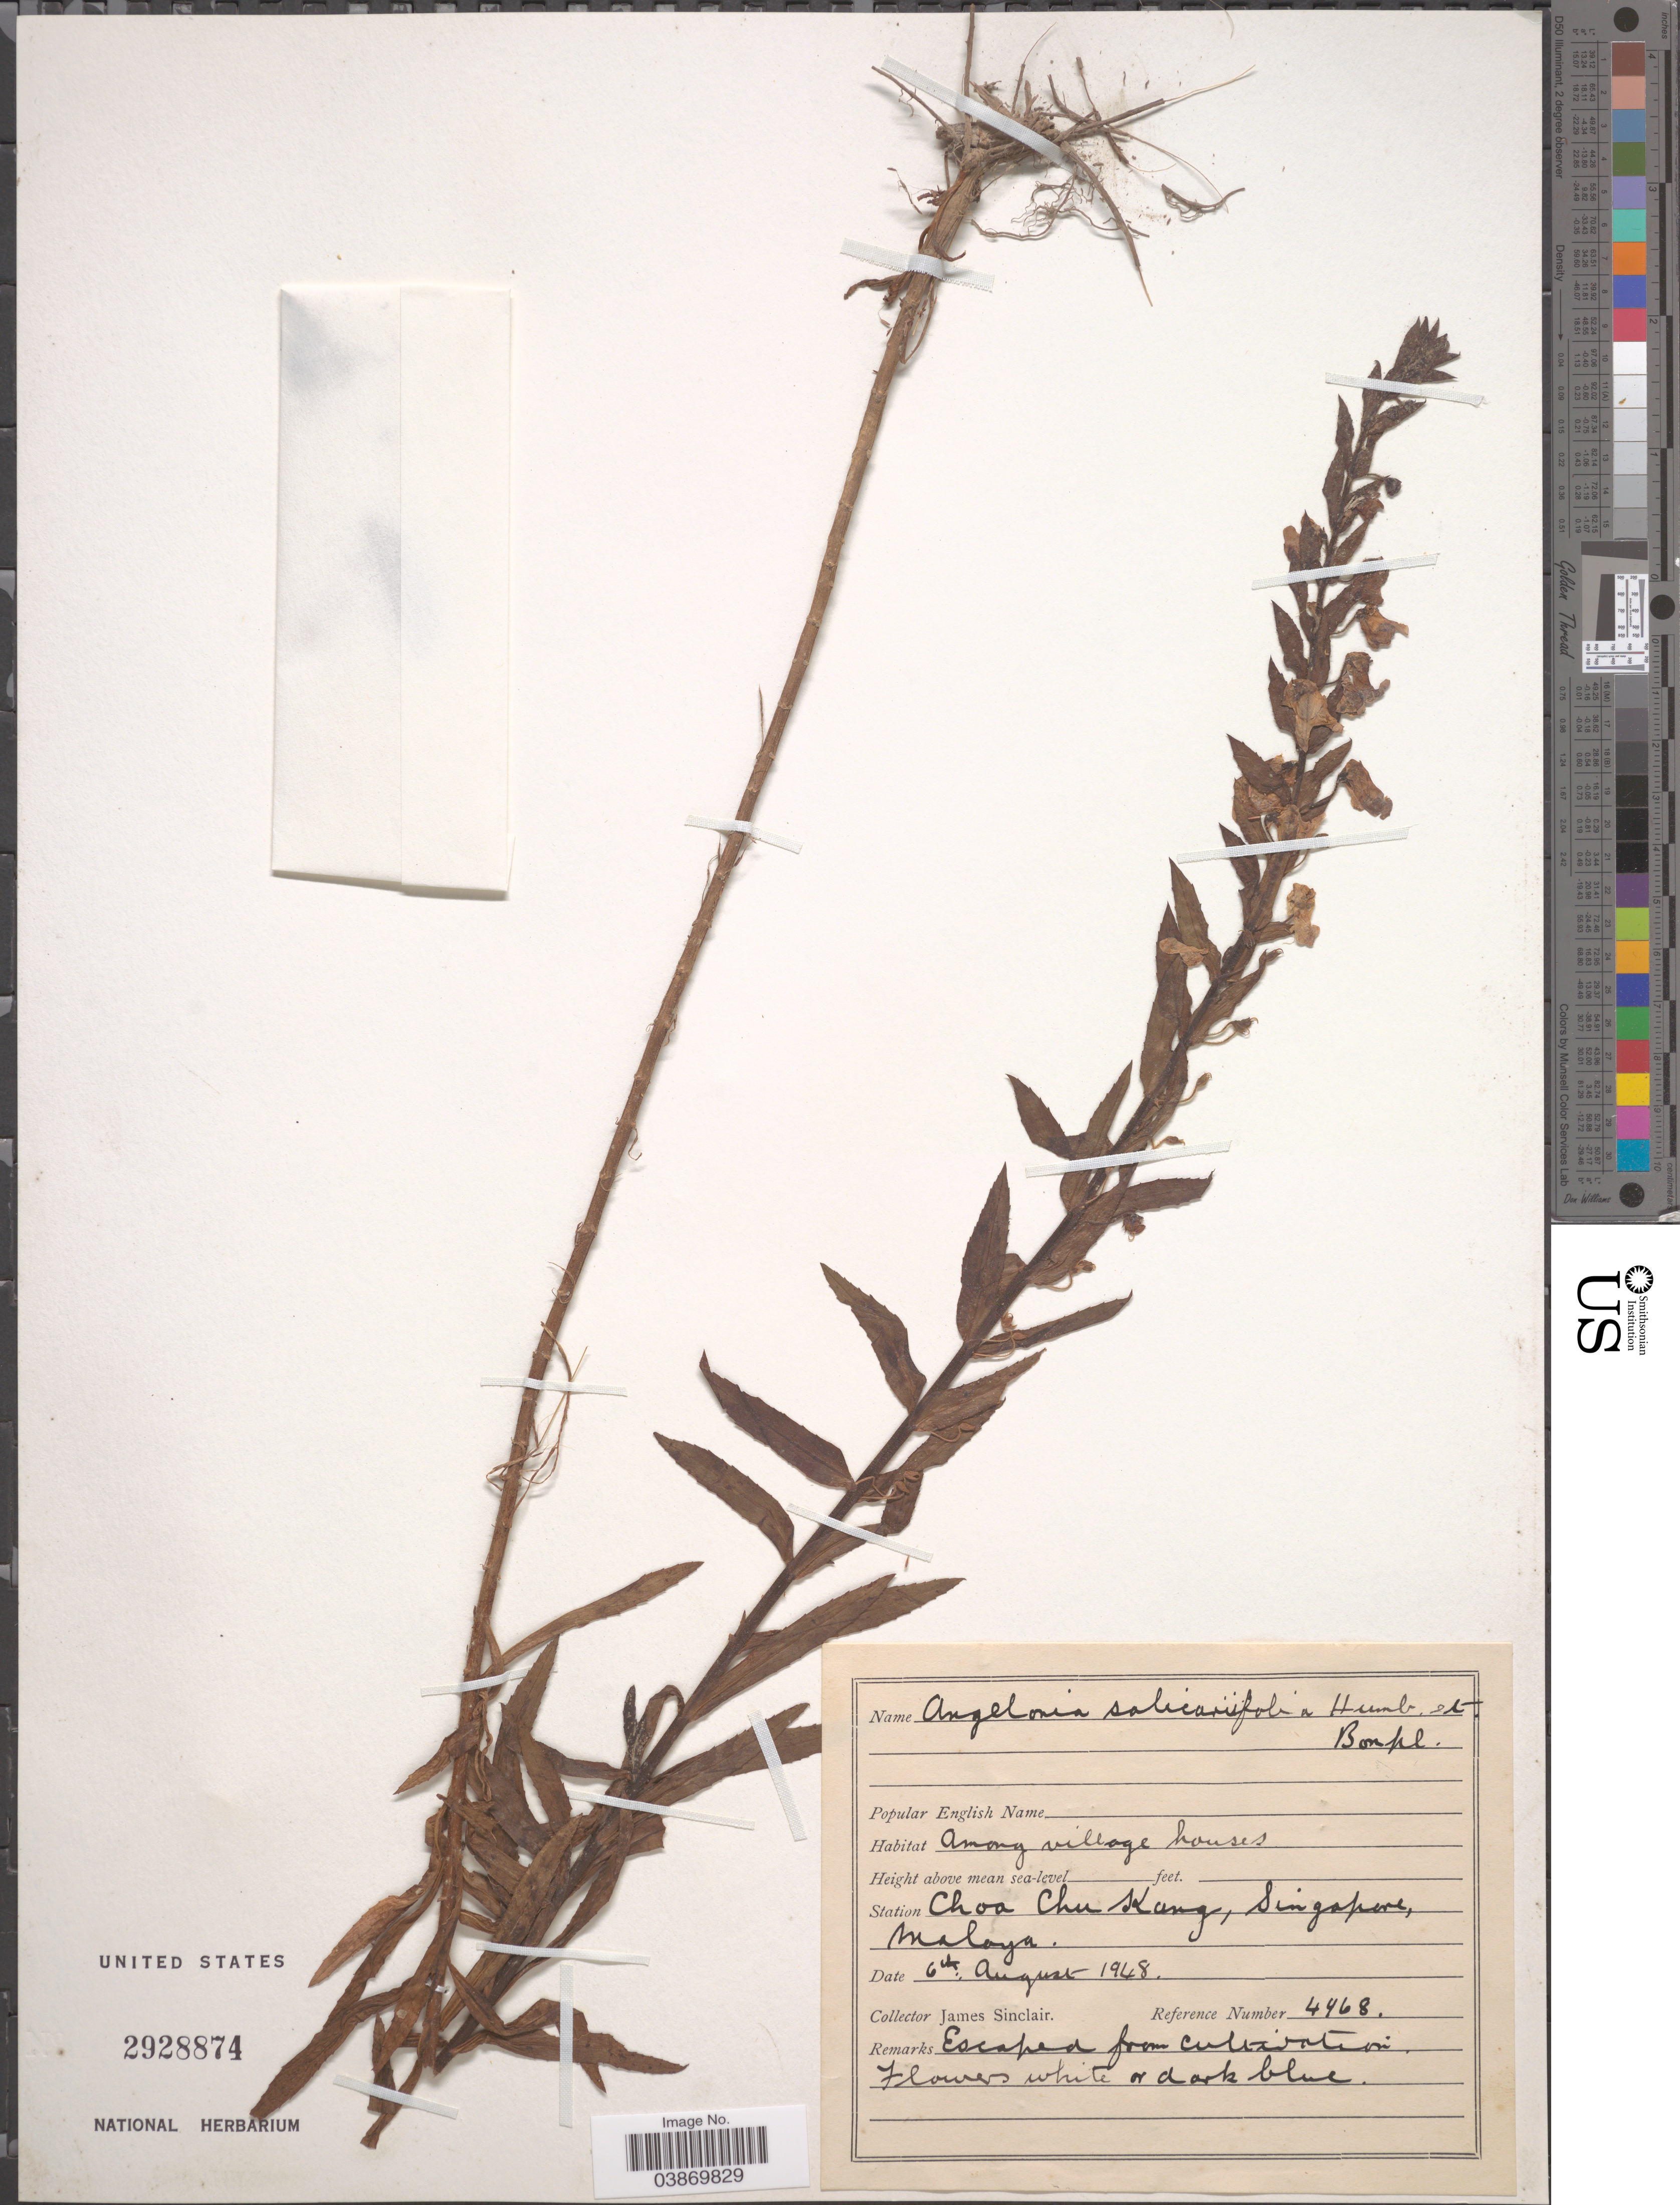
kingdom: Plantae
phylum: Tracheophyta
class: Magnoliopsida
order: Lamiales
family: Plantaginaceae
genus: Angelonia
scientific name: Angelonia salicariifolia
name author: Bonpl.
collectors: J. Sinclair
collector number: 4468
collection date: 1948-08-06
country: Singapore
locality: Station Choa Chu Kang, Malaya.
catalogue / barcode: US 2928874